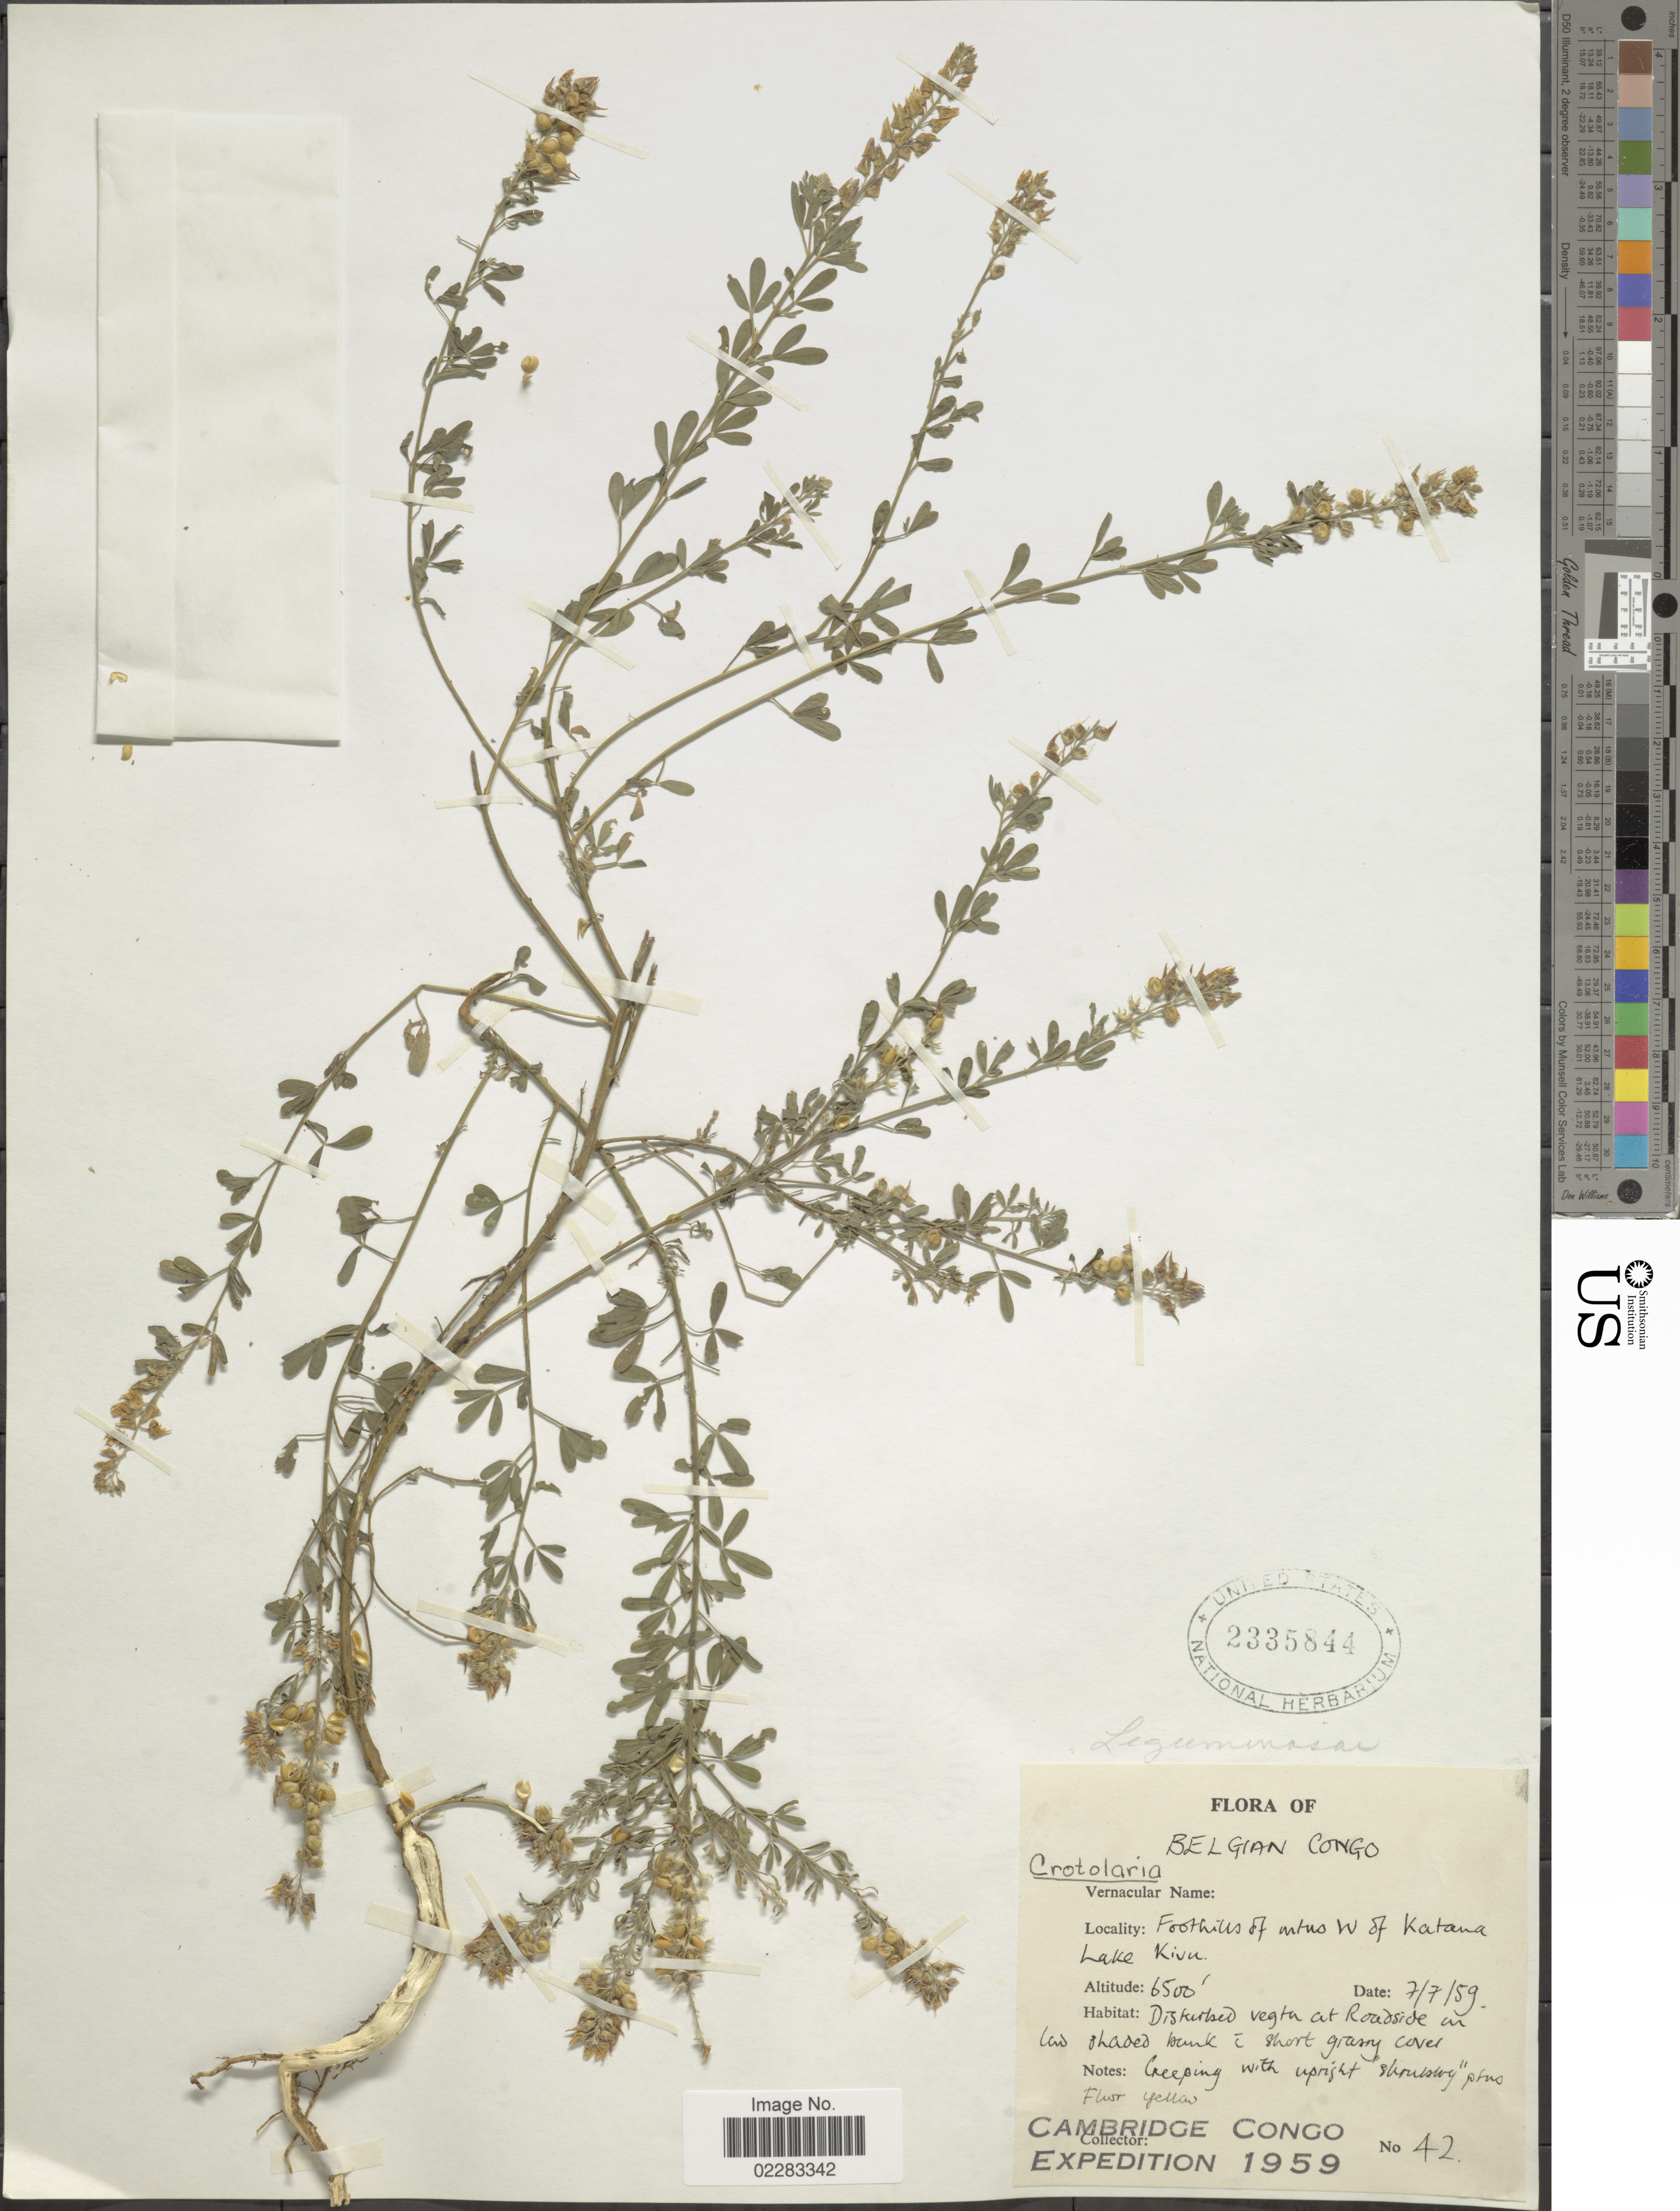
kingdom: Plantae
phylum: Tracheophyta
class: Magnoliopsida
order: Fabales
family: Fabaceae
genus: Crotalaria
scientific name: Crotalaria sp.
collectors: Cambridge Congo Expedition 1959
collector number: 42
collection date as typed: Transcribed d/m/y: 7/7/59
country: Congo, Democratic Republic of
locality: Belgian Congo, Foothills of mtns W of Katana Lake Kivu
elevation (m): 1981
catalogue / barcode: US 2335844